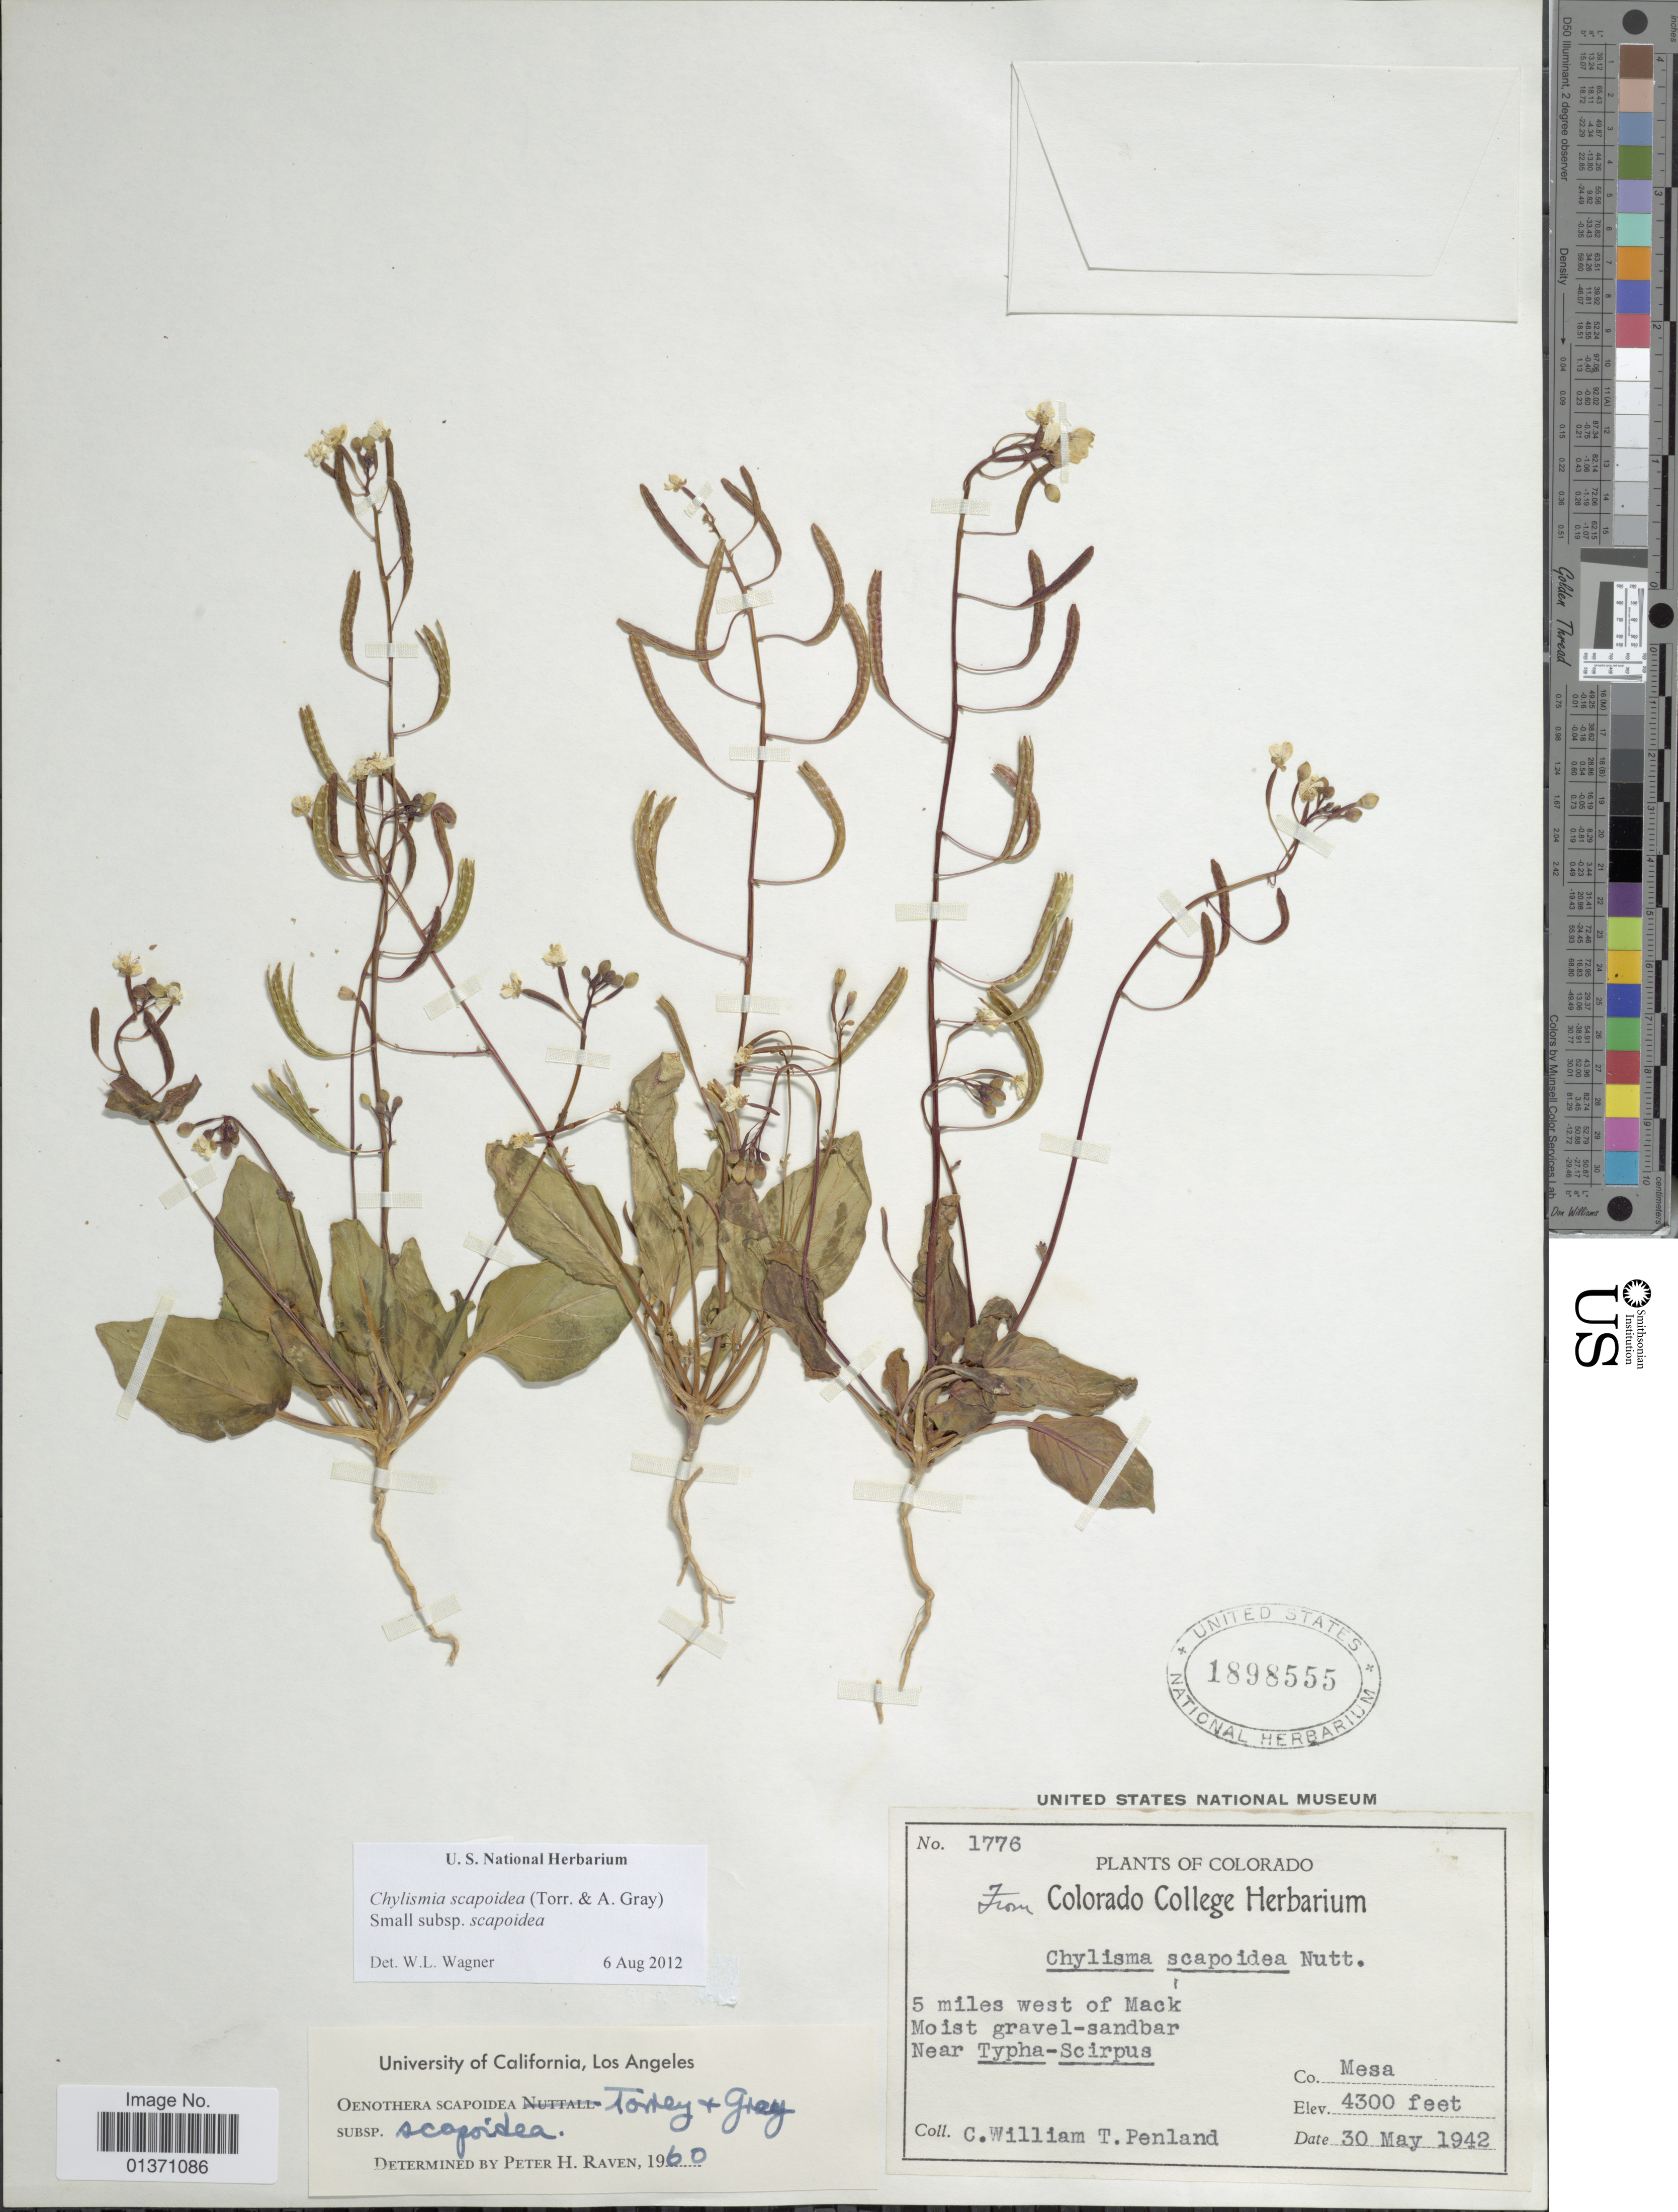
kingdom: Plantae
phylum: Tracheophyta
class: Magnoliopsida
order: Myrtales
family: Onagraceae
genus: Chylismia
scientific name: Chylismia scapoidea subsp. scapoidea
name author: (Torr. & A. Gray) Small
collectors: C. William & T. Penland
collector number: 1776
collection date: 1942-05-30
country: United States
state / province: Colorado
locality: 5 miles west of Mack, Co. Mesa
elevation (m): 1311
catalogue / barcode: US 1898555